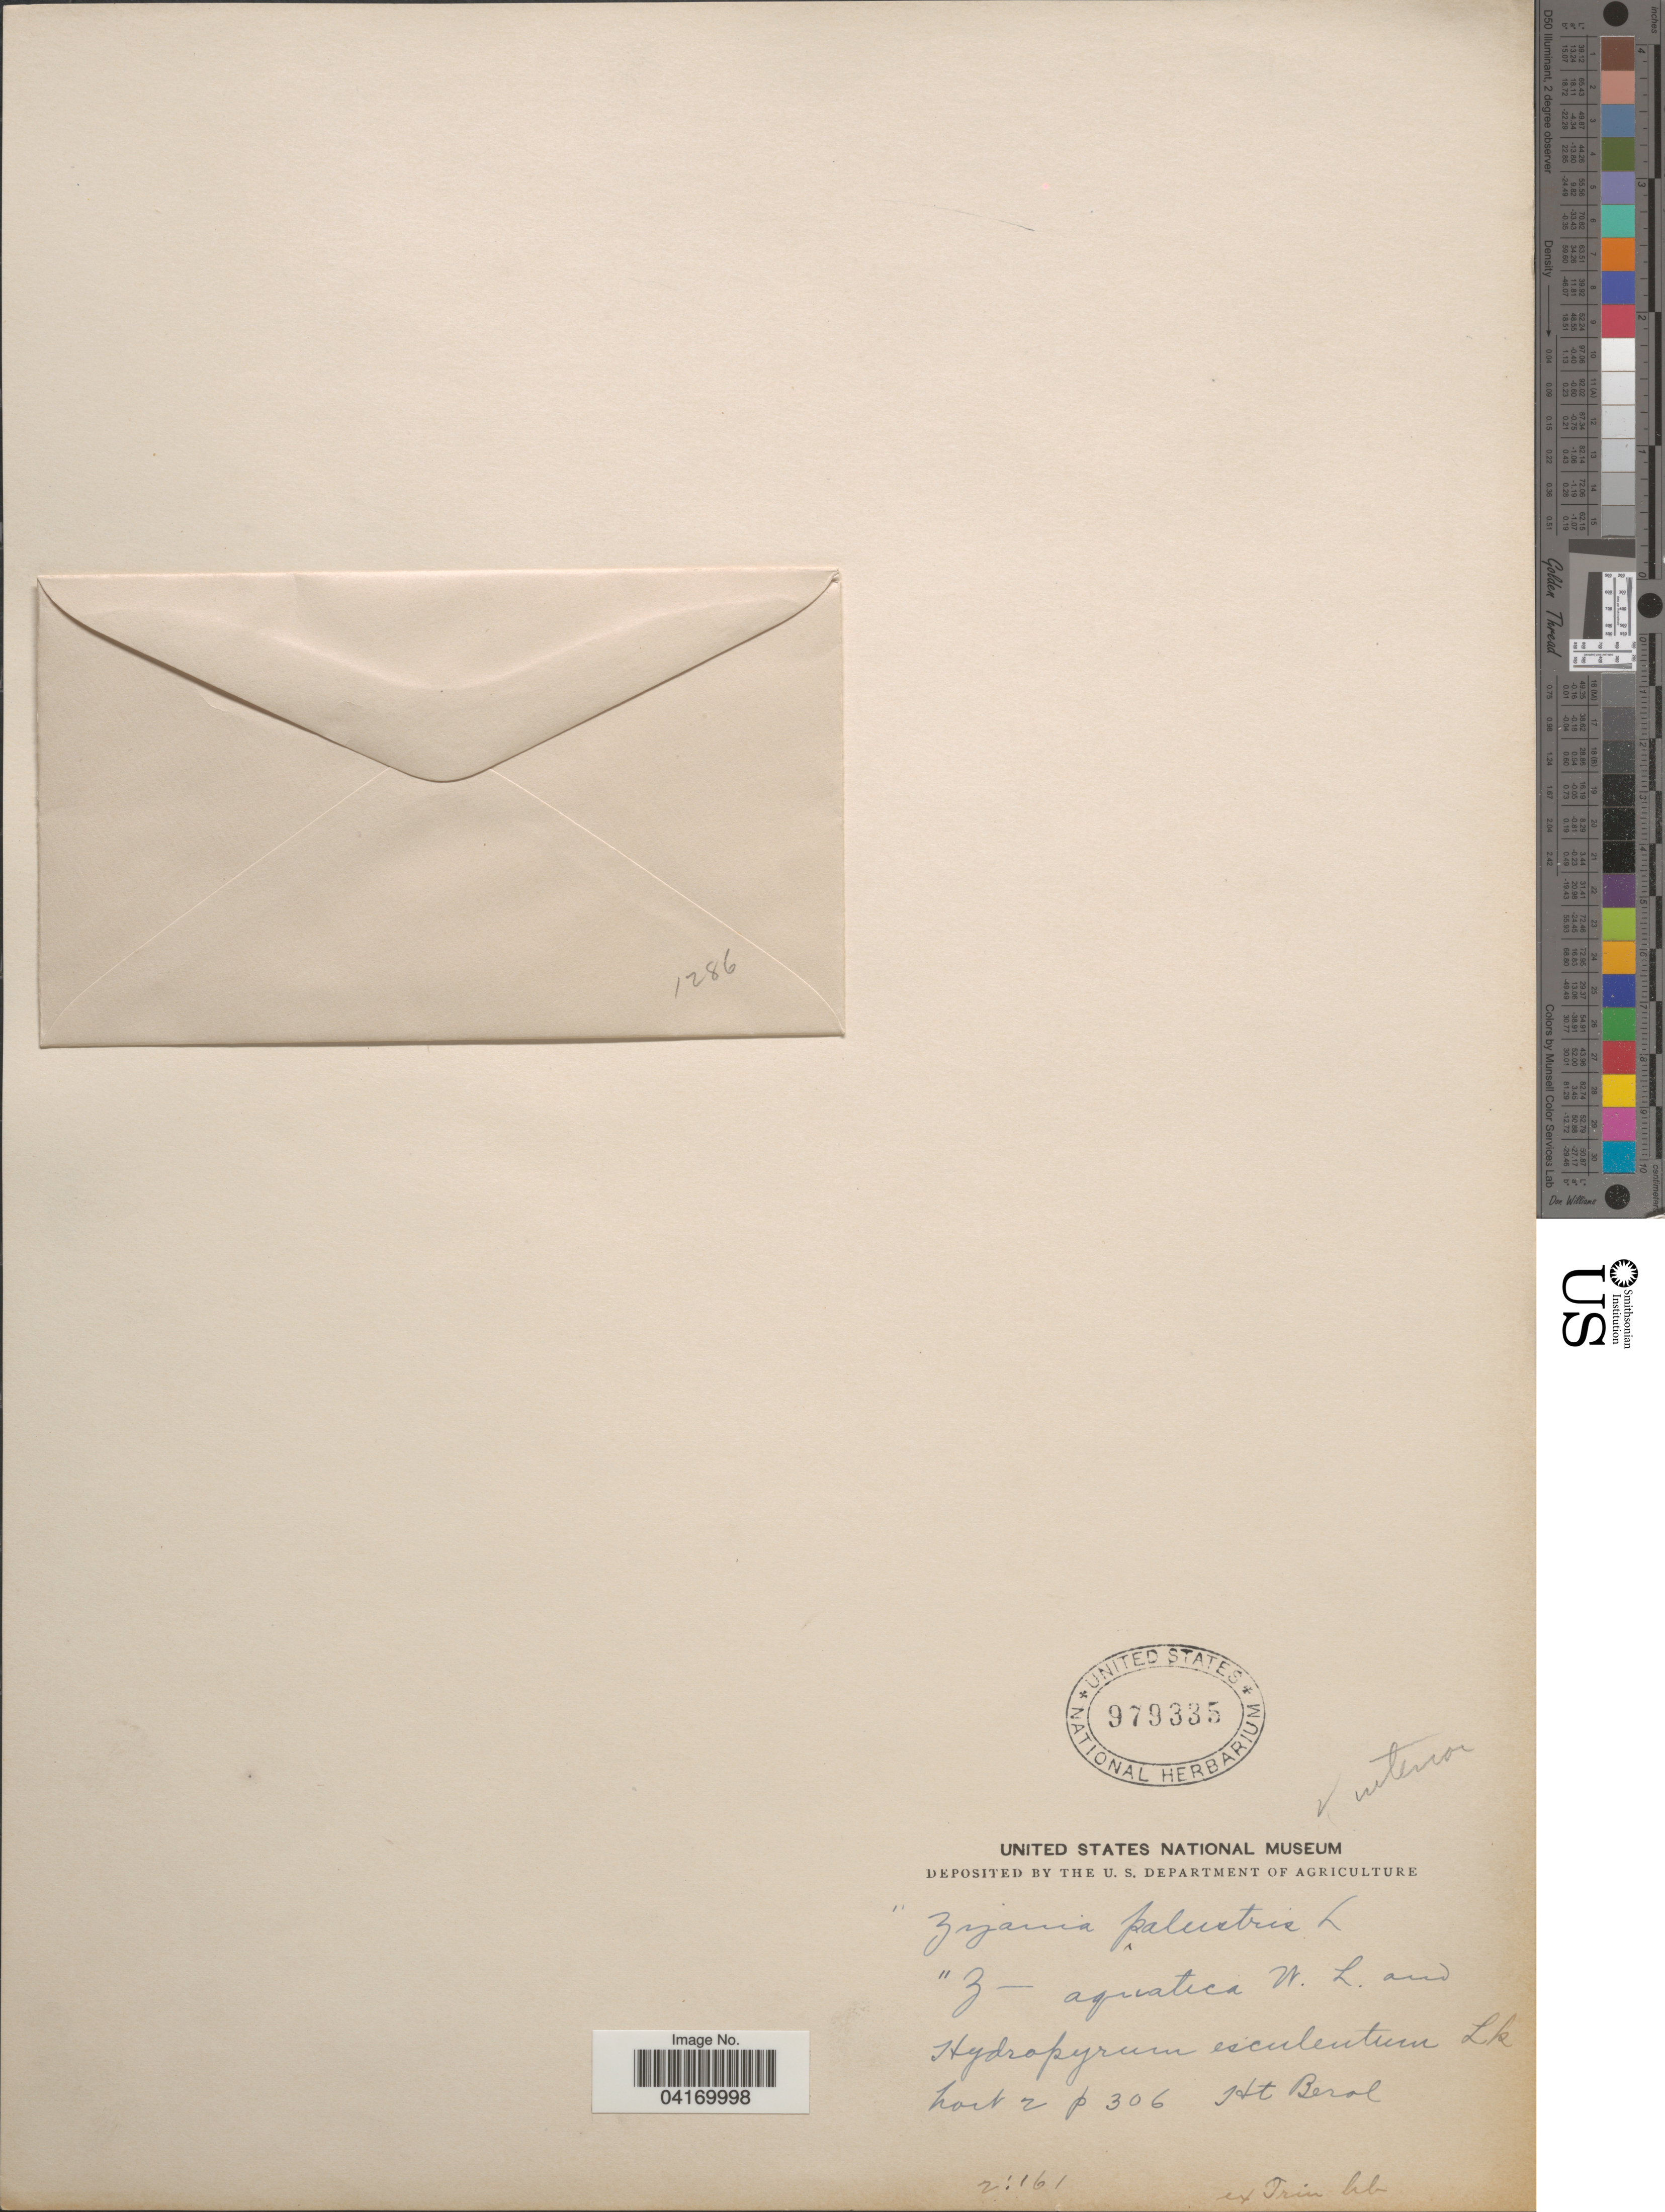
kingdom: Plantae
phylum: Tracheophyta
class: Liliopsida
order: Poales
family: Poaceae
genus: Zizania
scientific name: Zizania aquatica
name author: L.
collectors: Ex herb. Trin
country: Germany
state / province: Berlin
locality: Ht Berol.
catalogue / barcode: US 979335